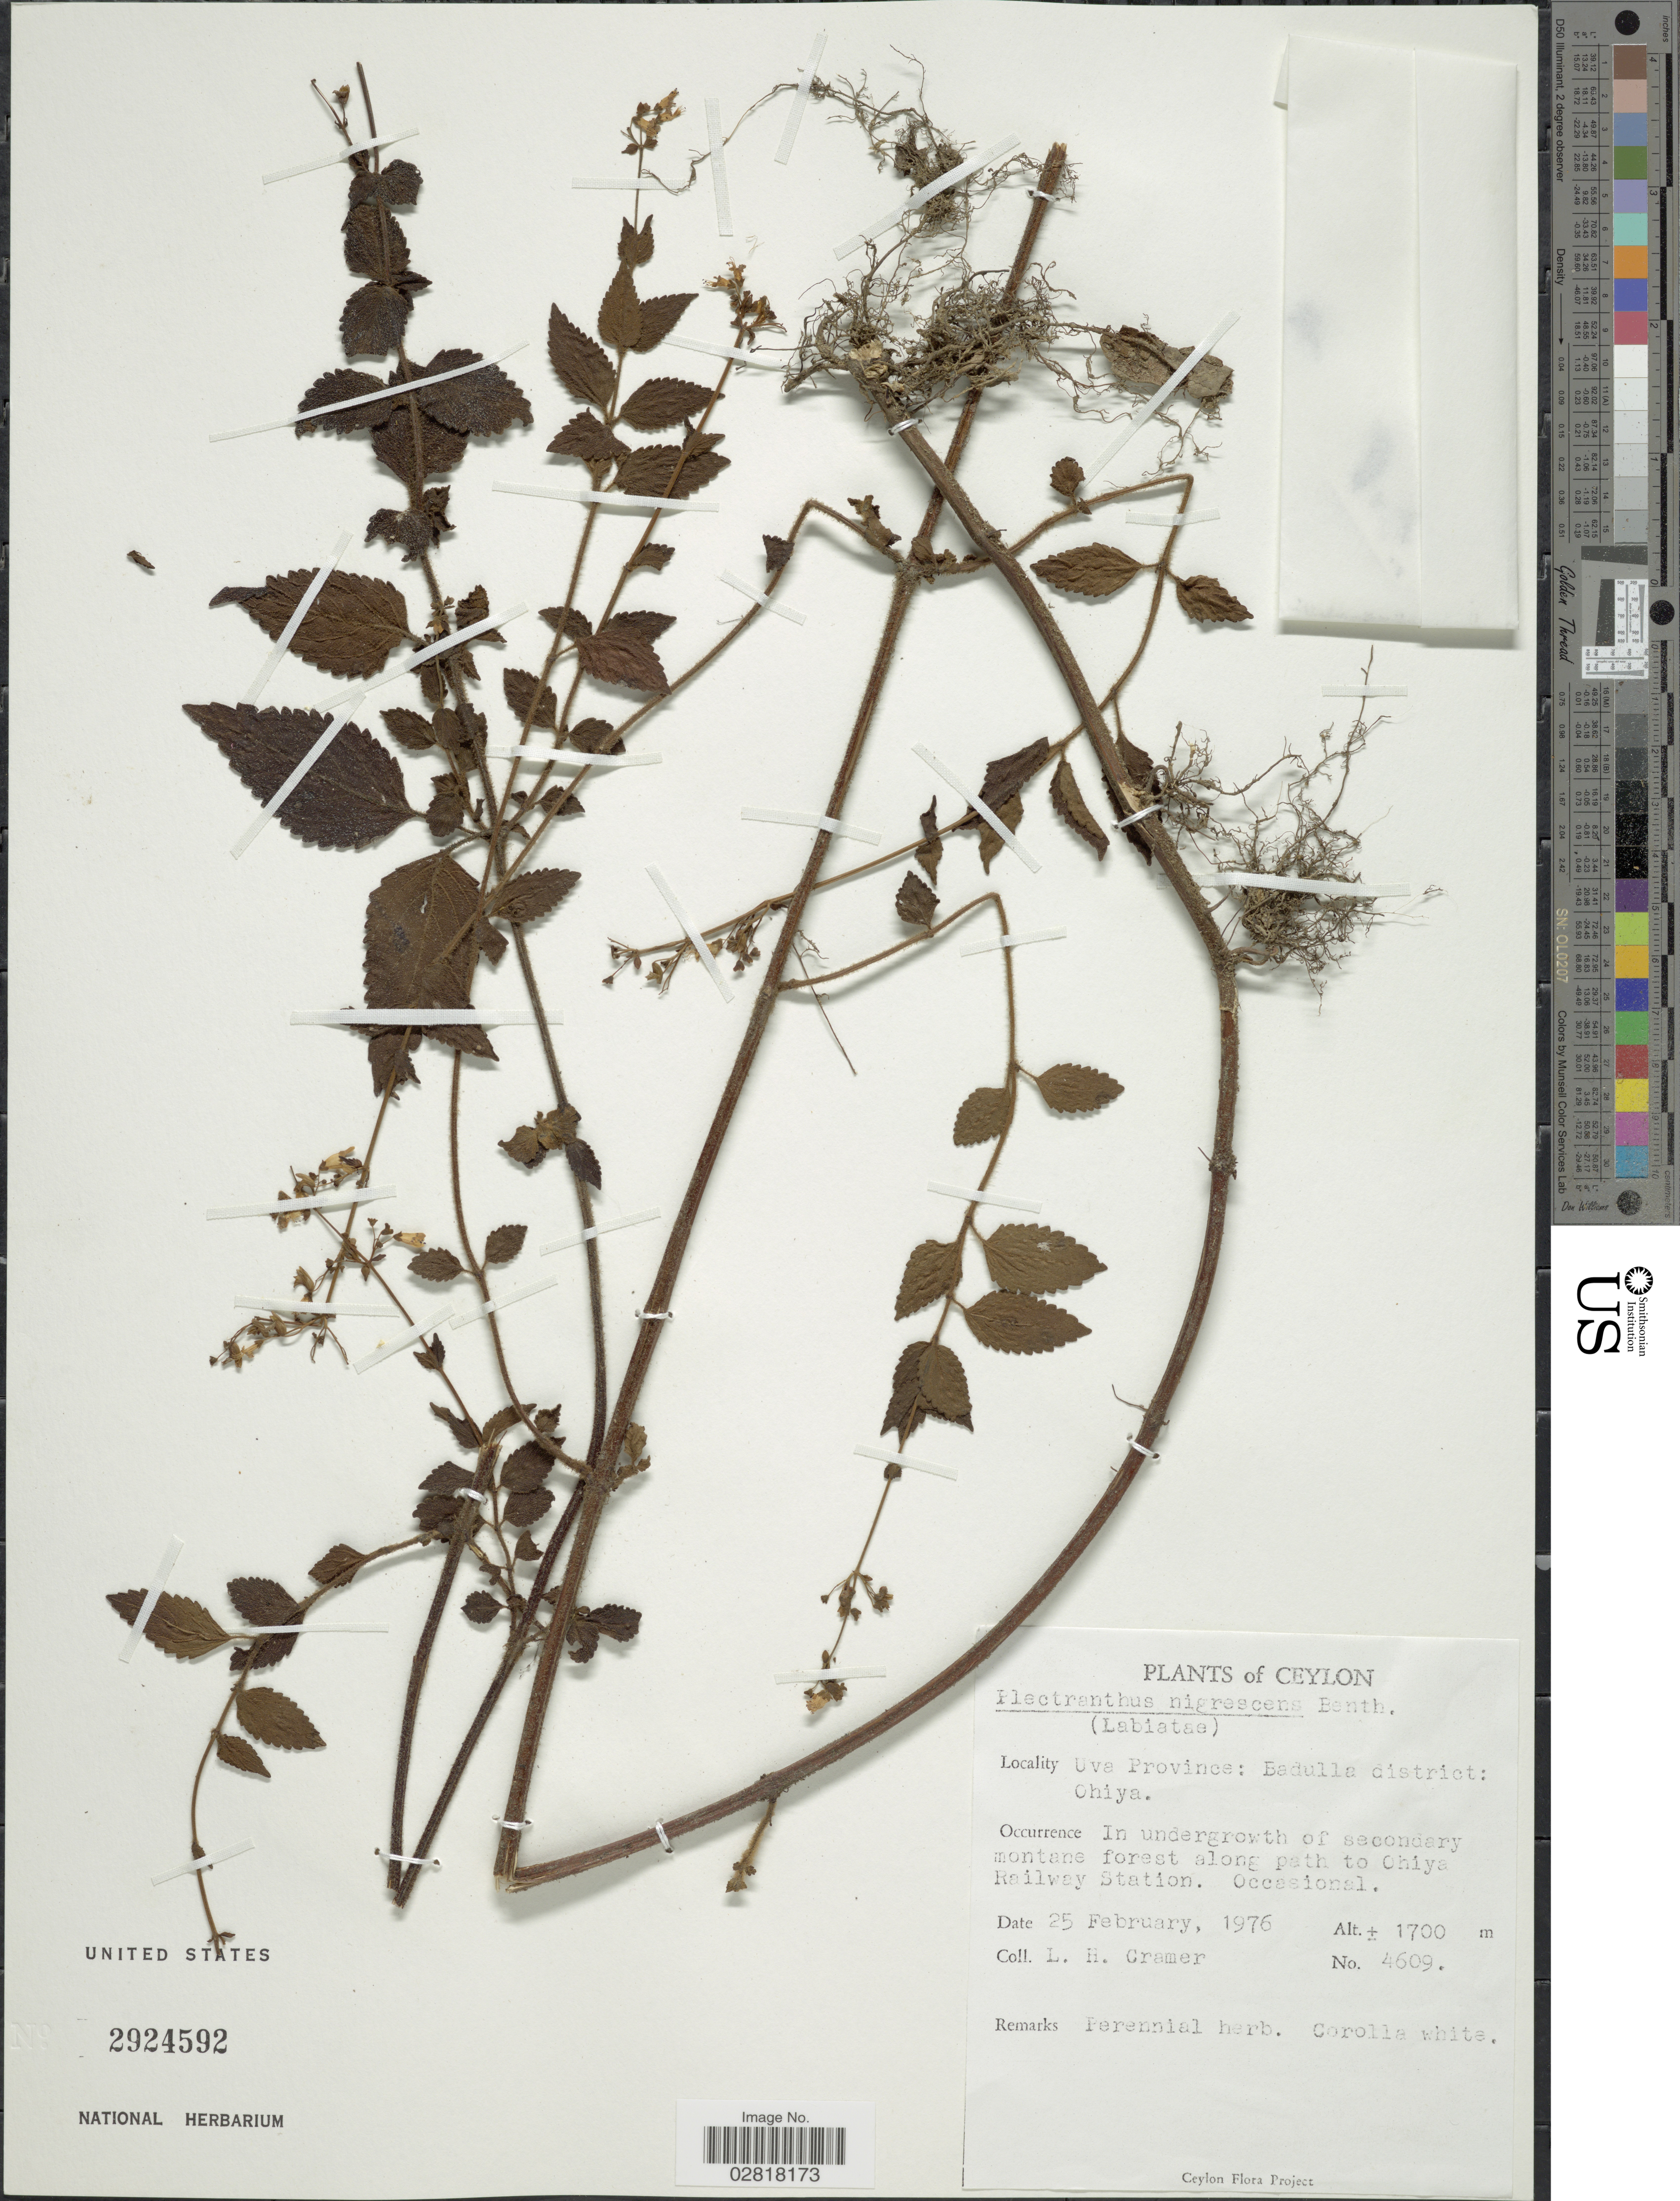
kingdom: Plantae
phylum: Tracheophyta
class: Magnoliopsida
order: Lamiales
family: Lamiaceae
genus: Plectranthus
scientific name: Plectranthus nigrescens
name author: Benth.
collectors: L. H. Cramer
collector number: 4609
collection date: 1976-02-25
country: Sri Lanka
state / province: Uva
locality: Ceylon, Badulla district: Ohiya, along path to Ohiya Railway Station.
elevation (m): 1700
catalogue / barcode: US 2924592